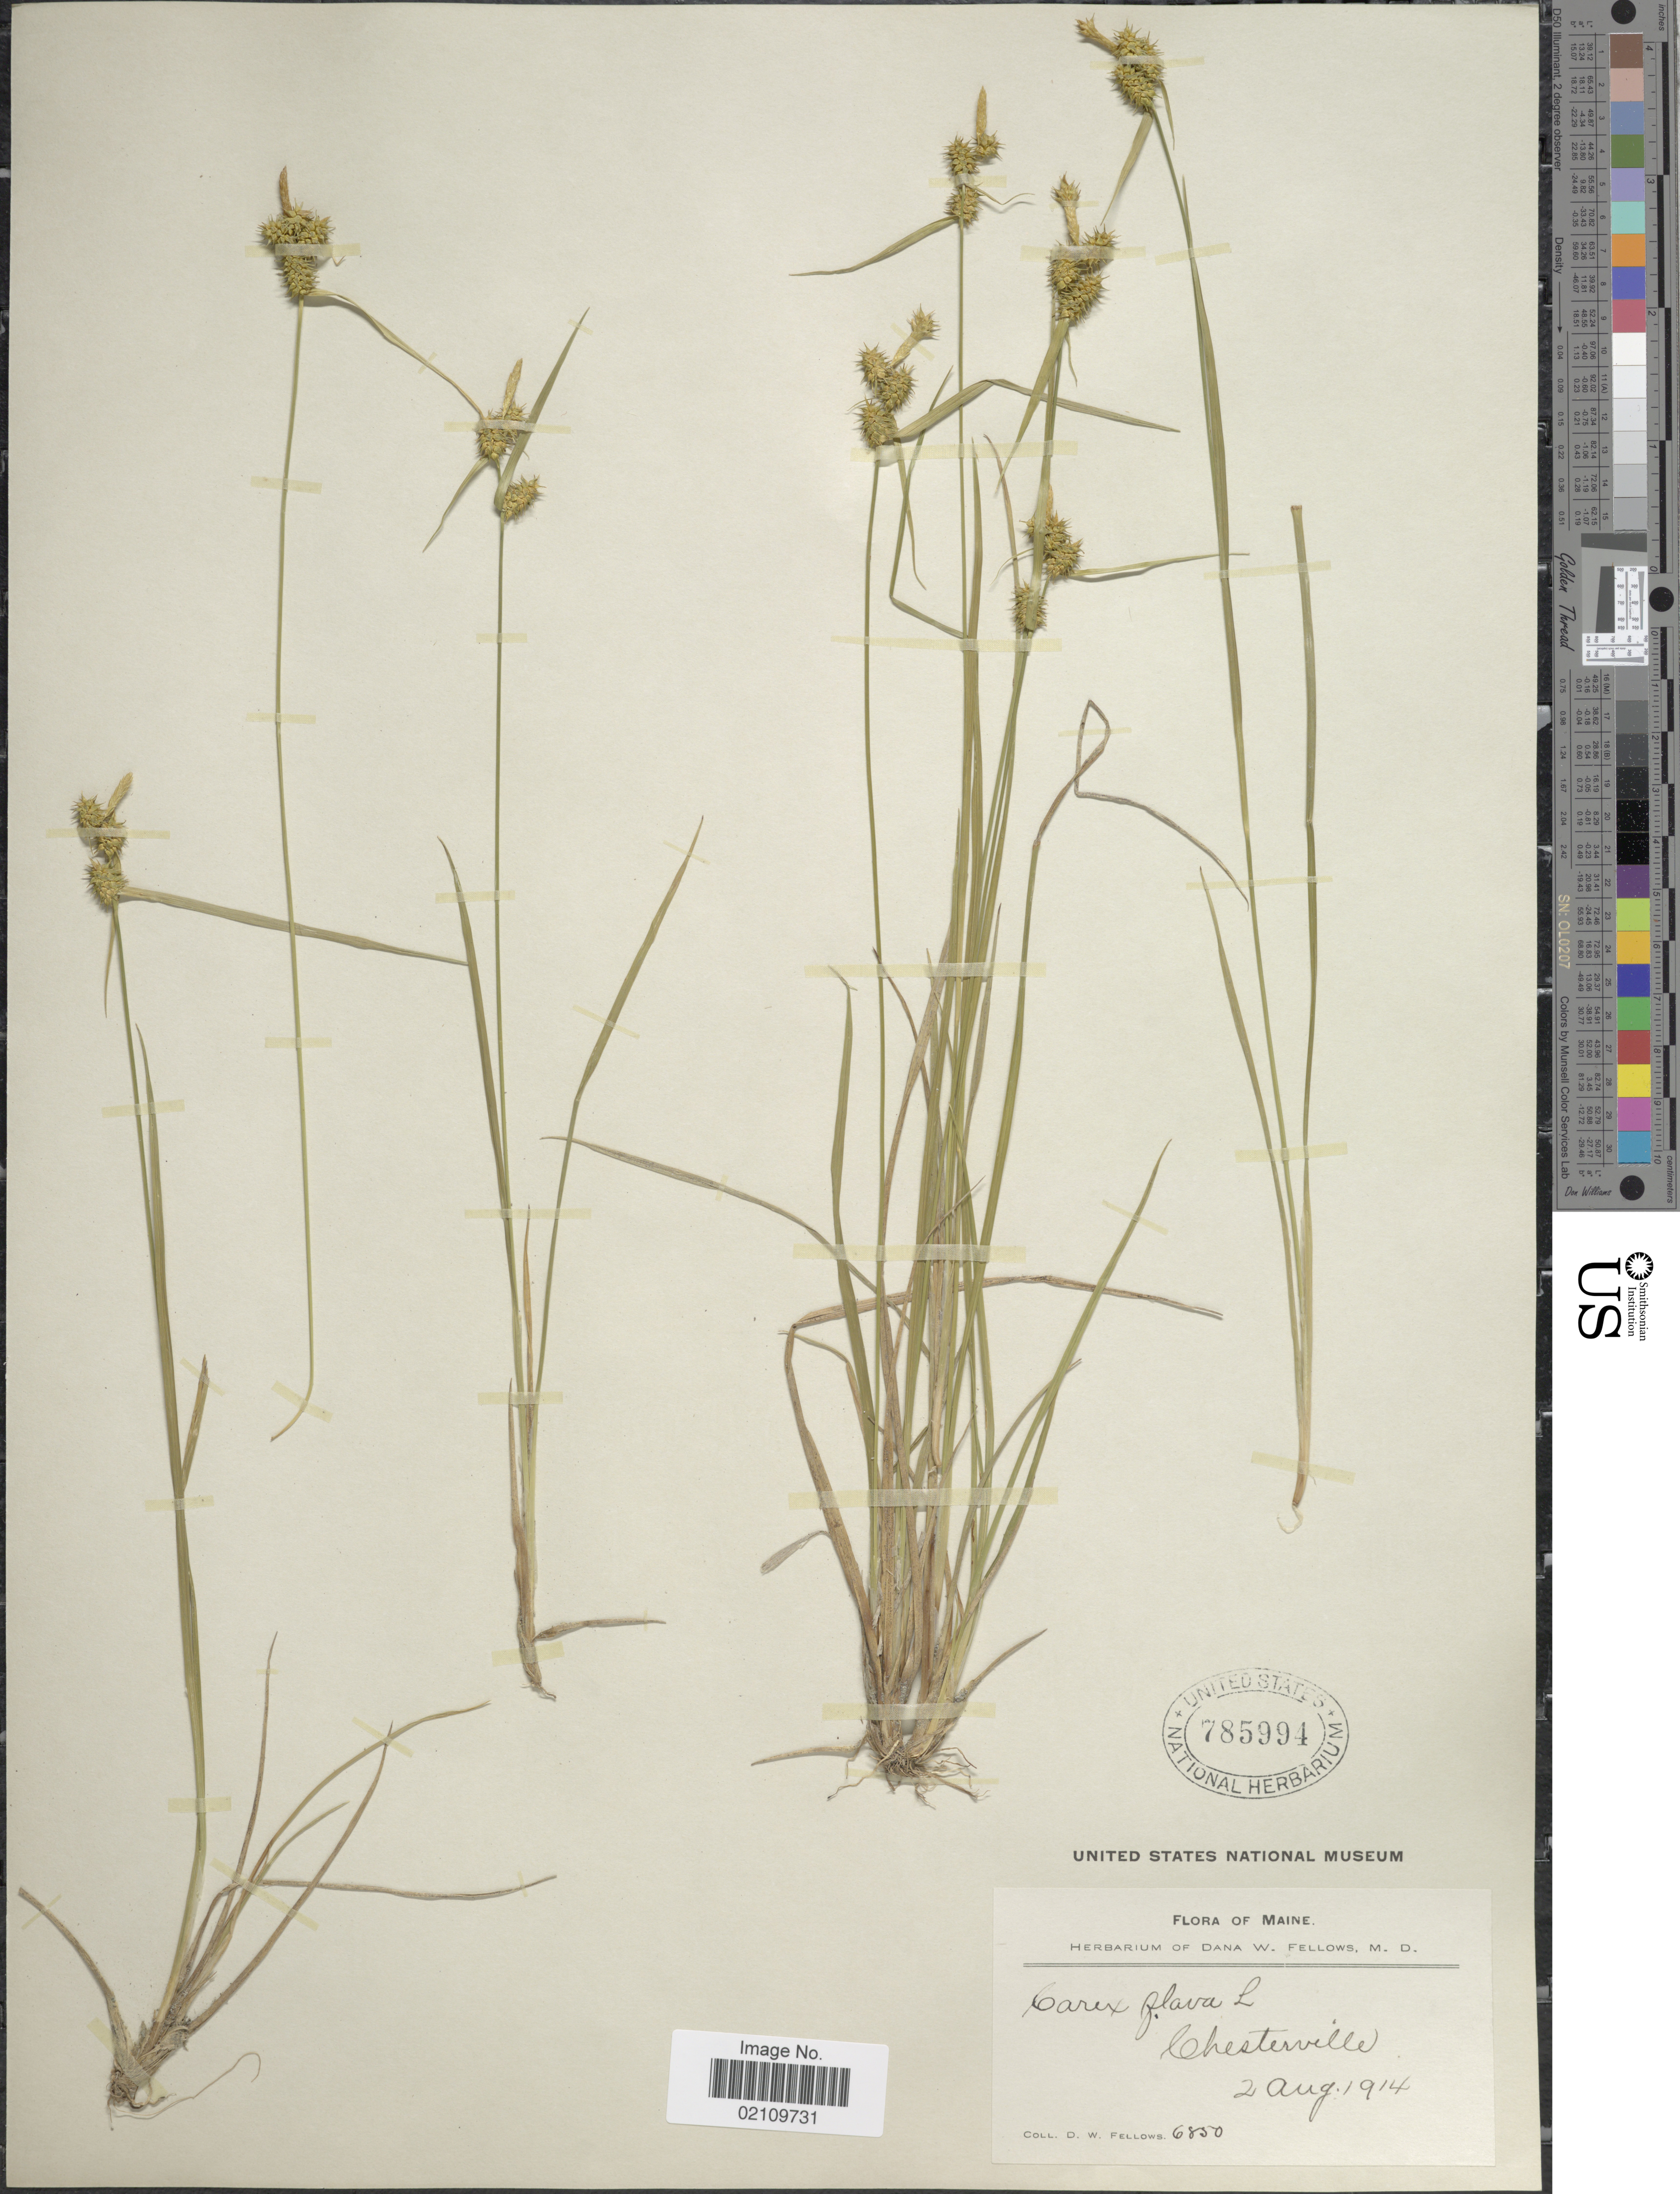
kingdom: Plantae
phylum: Tracheophyta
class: Liliopsida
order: Poales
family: Cyperaceae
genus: Carex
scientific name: Carex flava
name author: L.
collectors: D. W. Fellows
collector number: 6850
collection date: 1914-08-02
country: United States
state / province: Maine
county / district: Franklin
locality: Chesterville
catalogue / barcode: US 785994